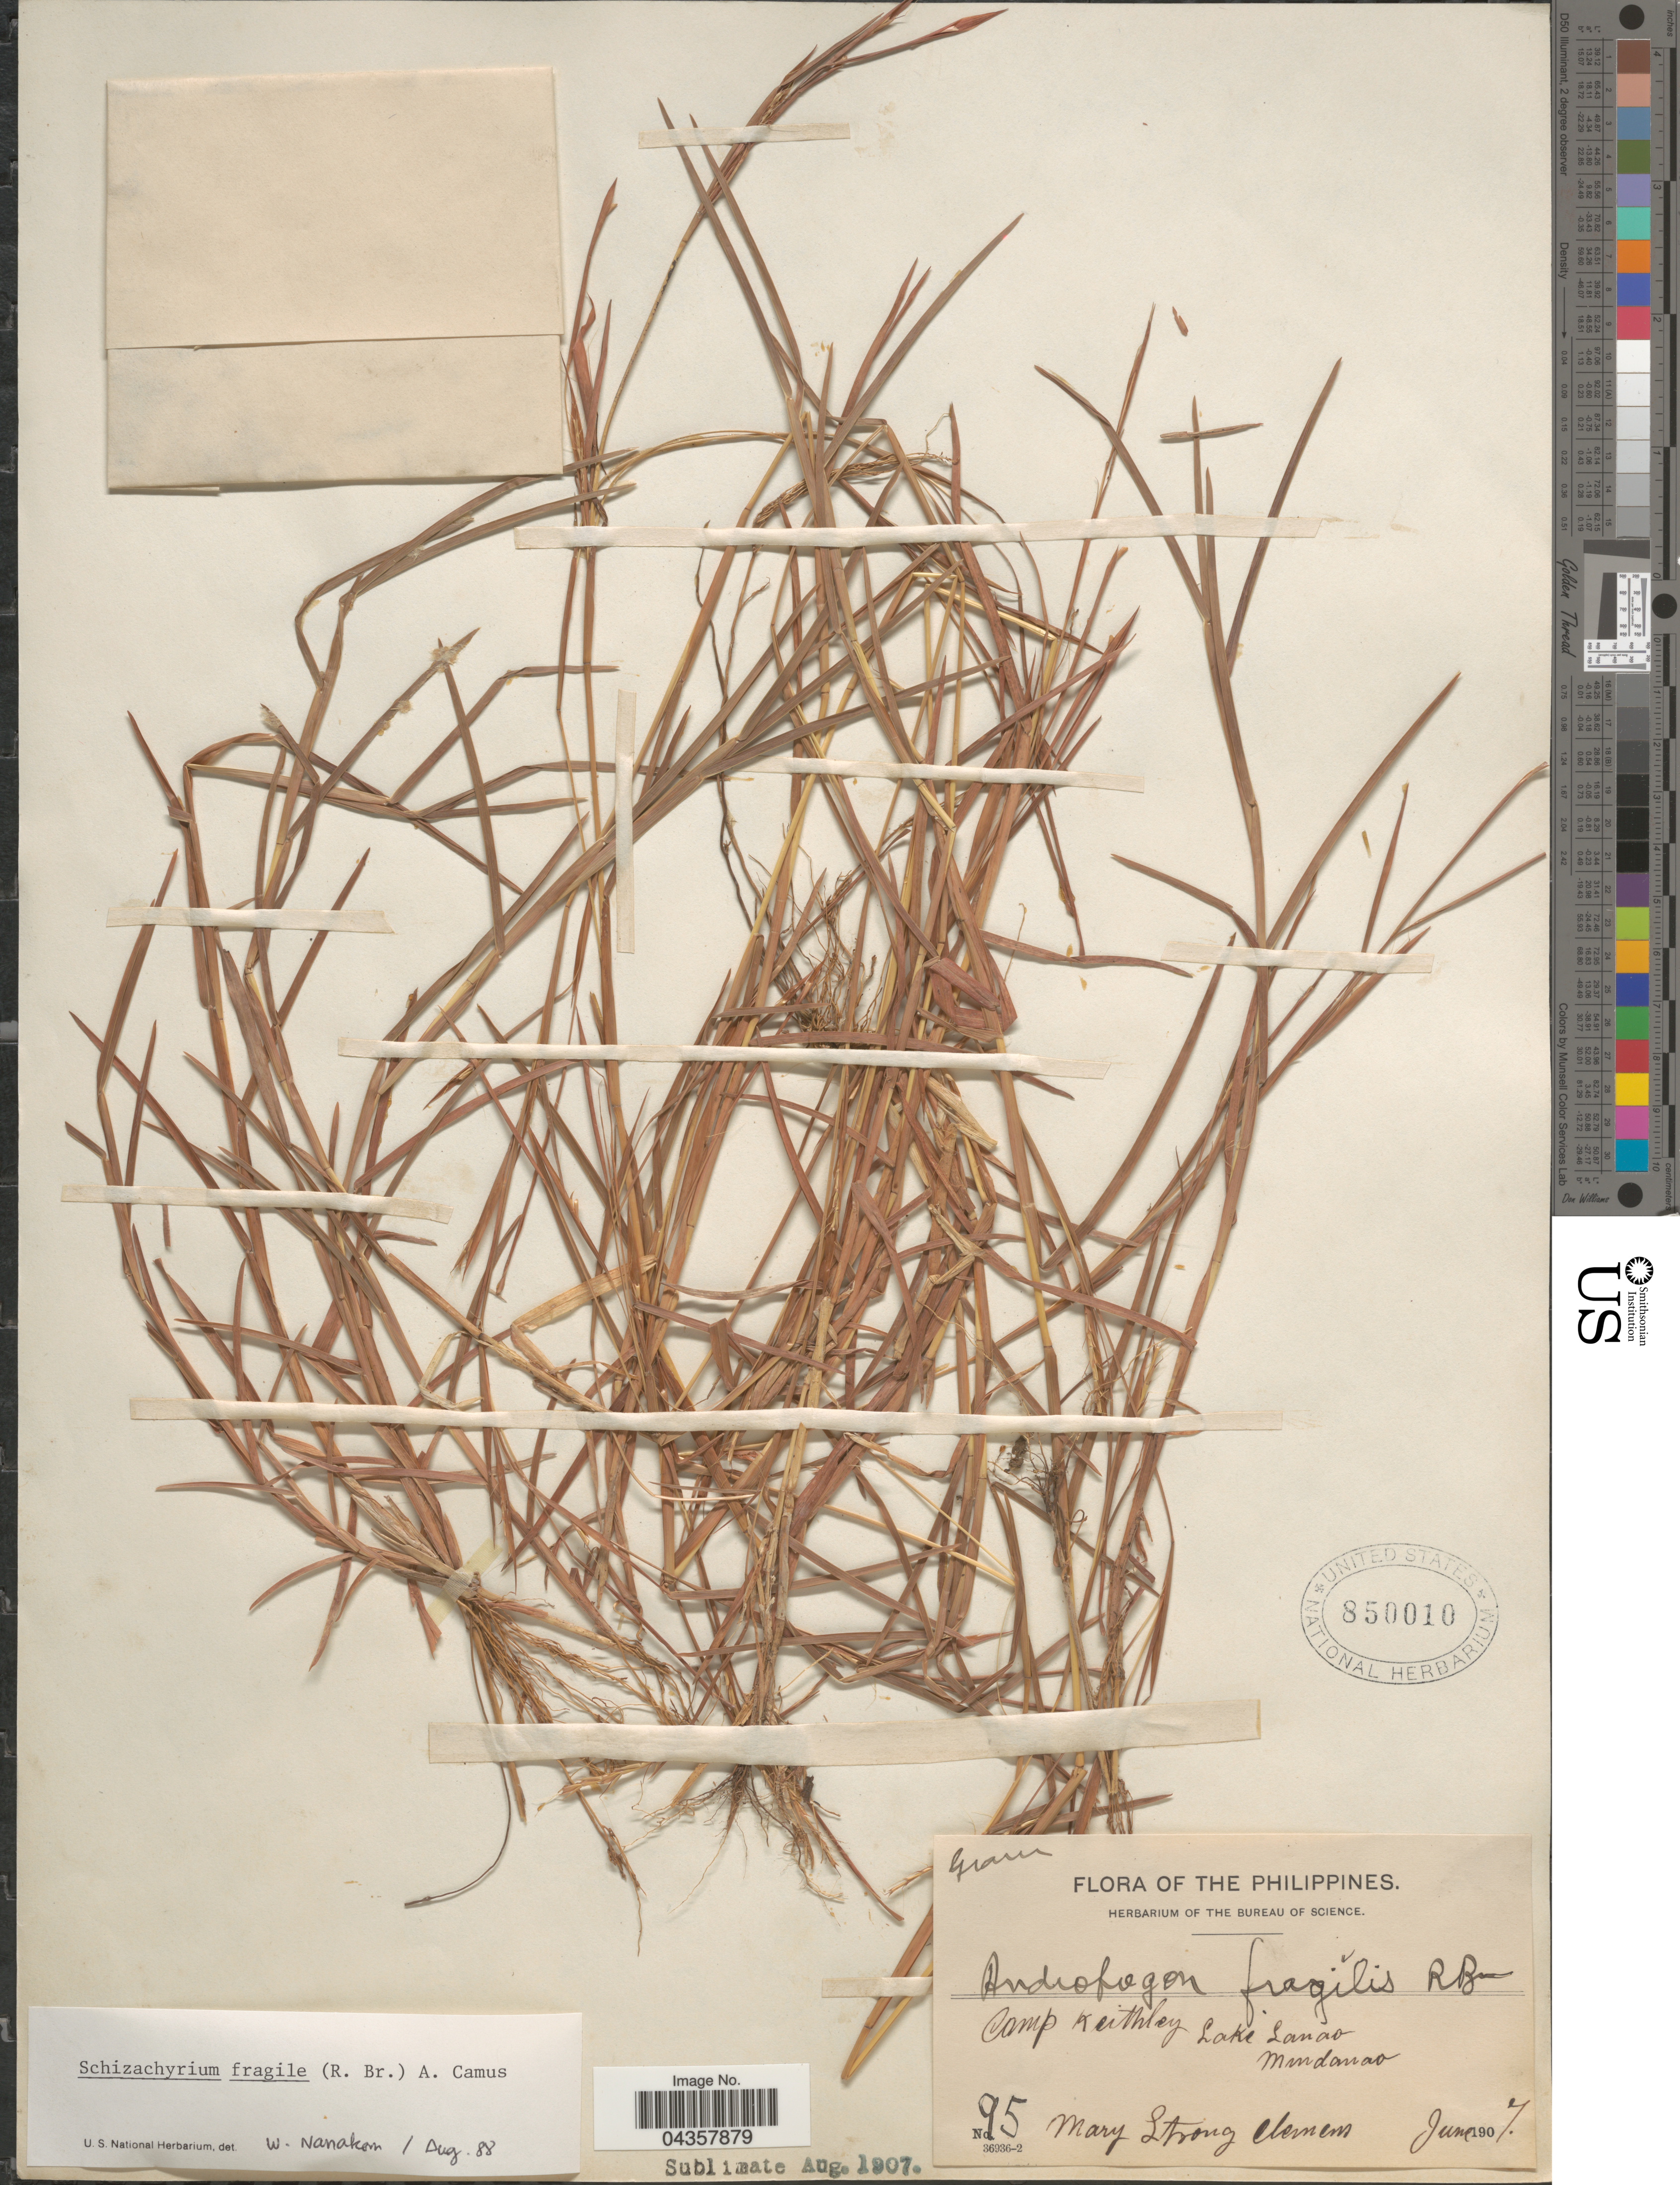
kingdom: Plantae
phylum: Tracheophyta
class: Liliopsida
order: Poales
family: Poaceae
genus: Schizachyrium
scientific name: Schizachyrium fragile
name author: (R. Br.) A. Camus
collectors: M. S. Clemens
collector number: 95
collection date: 1907-06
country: Philippines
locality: Camp Keithley. Lake Lanao. Mindanao.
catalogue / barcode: US 850010